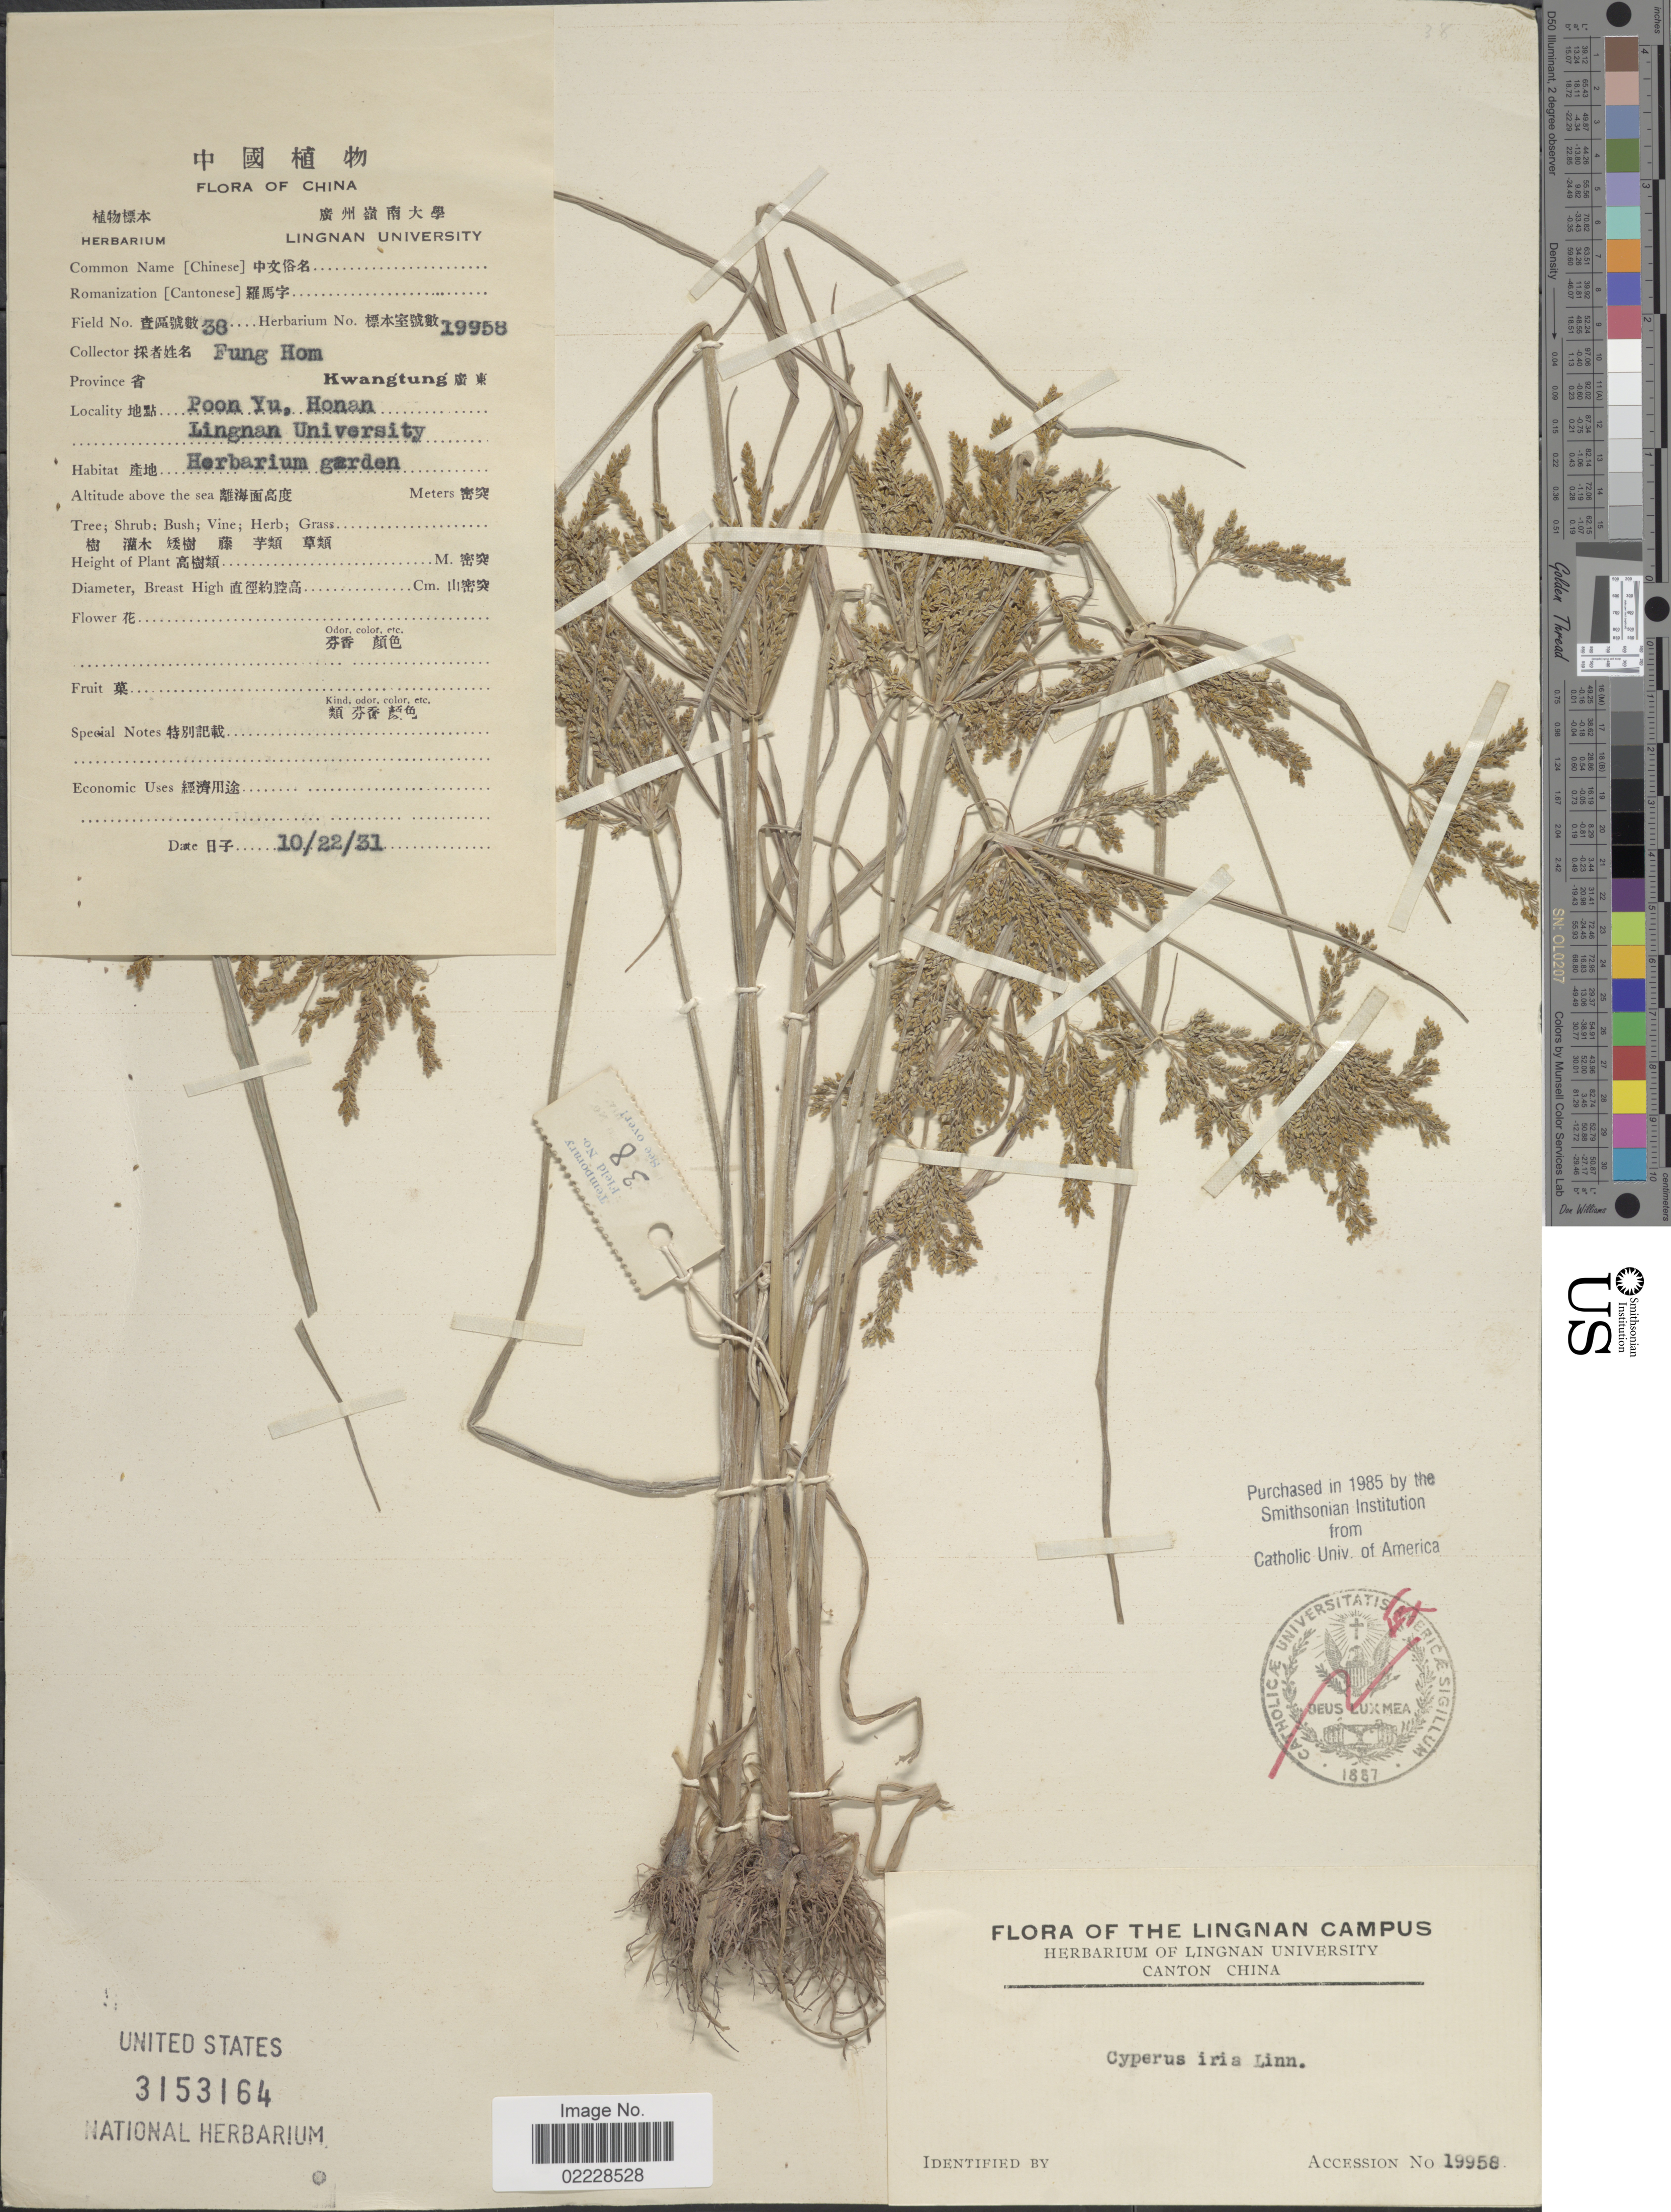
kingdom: Plantae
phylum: Tracheophyta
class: Liliopsida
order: Poales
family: Cyperaceae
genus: Cyperus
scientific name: Cyperus iria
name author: L.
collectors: F. Hom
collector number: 38/19958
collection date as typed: Transcribed d/m/y: 22/10/31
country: China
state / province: Henan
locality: Poon Yu, Honan Lingnan University. Lingnan Campus. Province KwangTung. Honan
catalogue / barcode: US 3153164